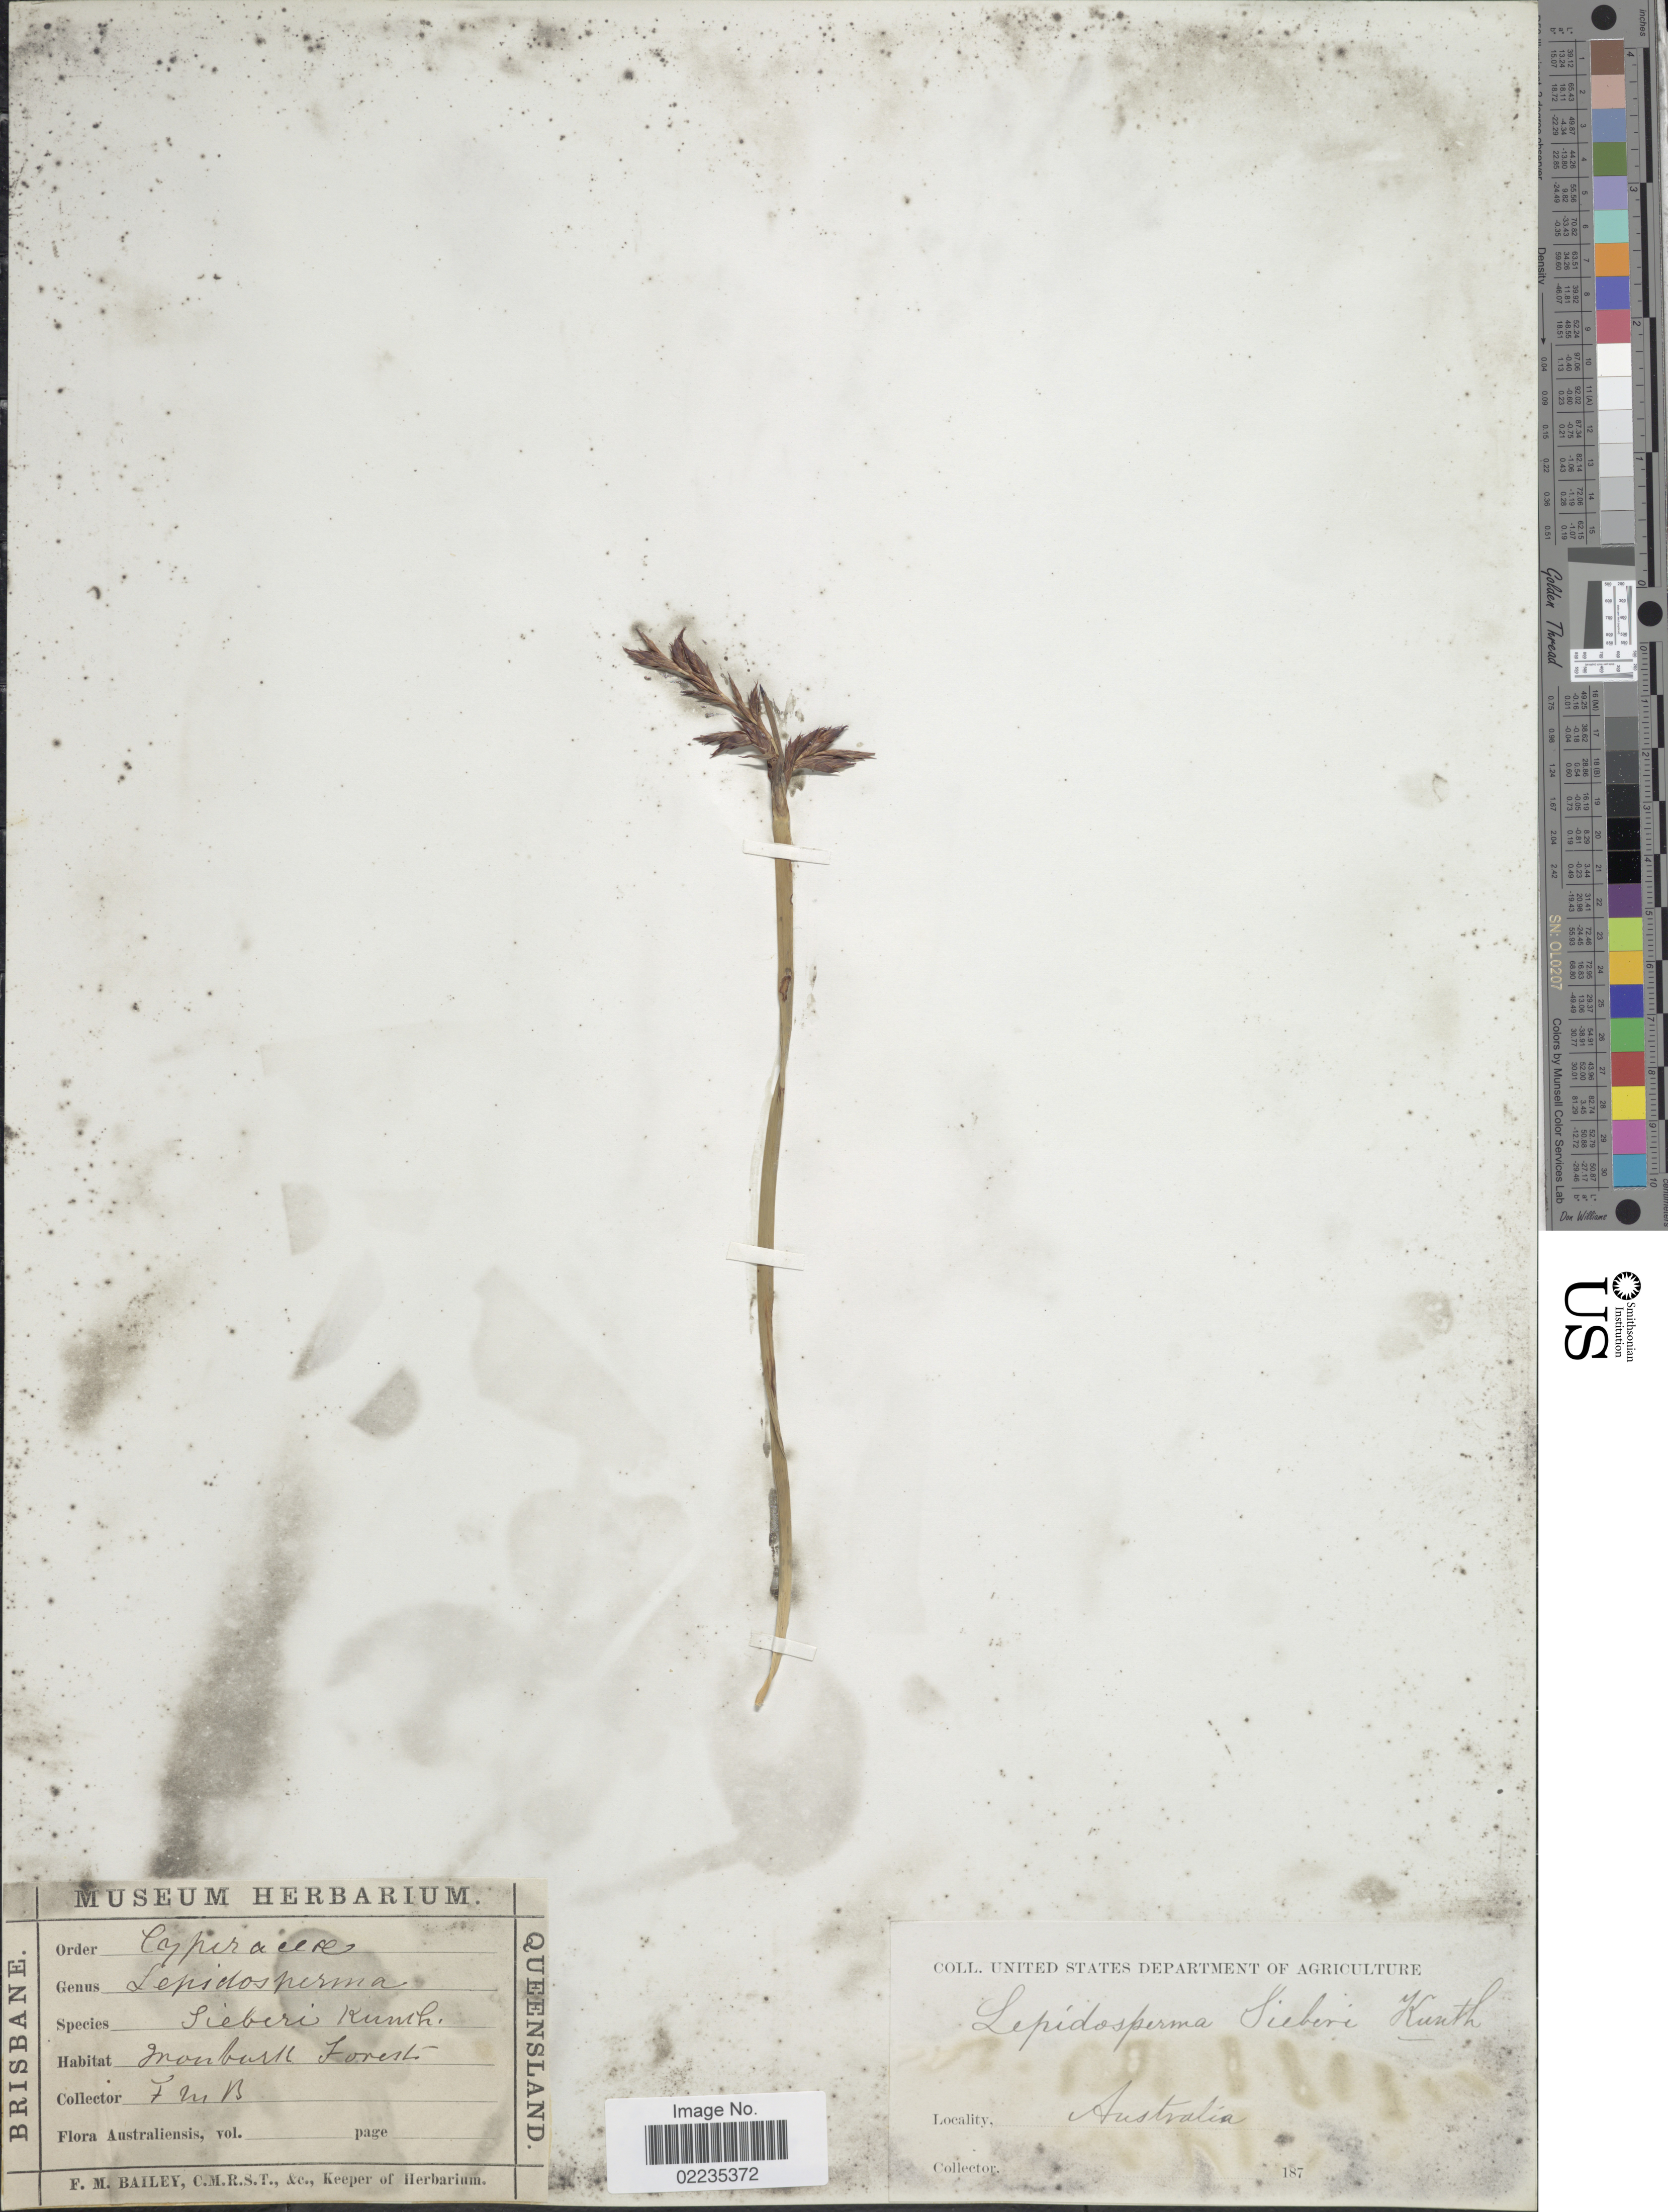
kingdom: Plantae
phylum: Tracheophyta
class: Liliopsida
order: Poales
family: Cyperaceae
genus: Lepidosperma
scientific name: Lepidosperma sieberi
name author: Kunth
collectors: F. M. B.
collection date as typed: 187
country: Australia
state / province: Queensland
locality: Monburst Forestk